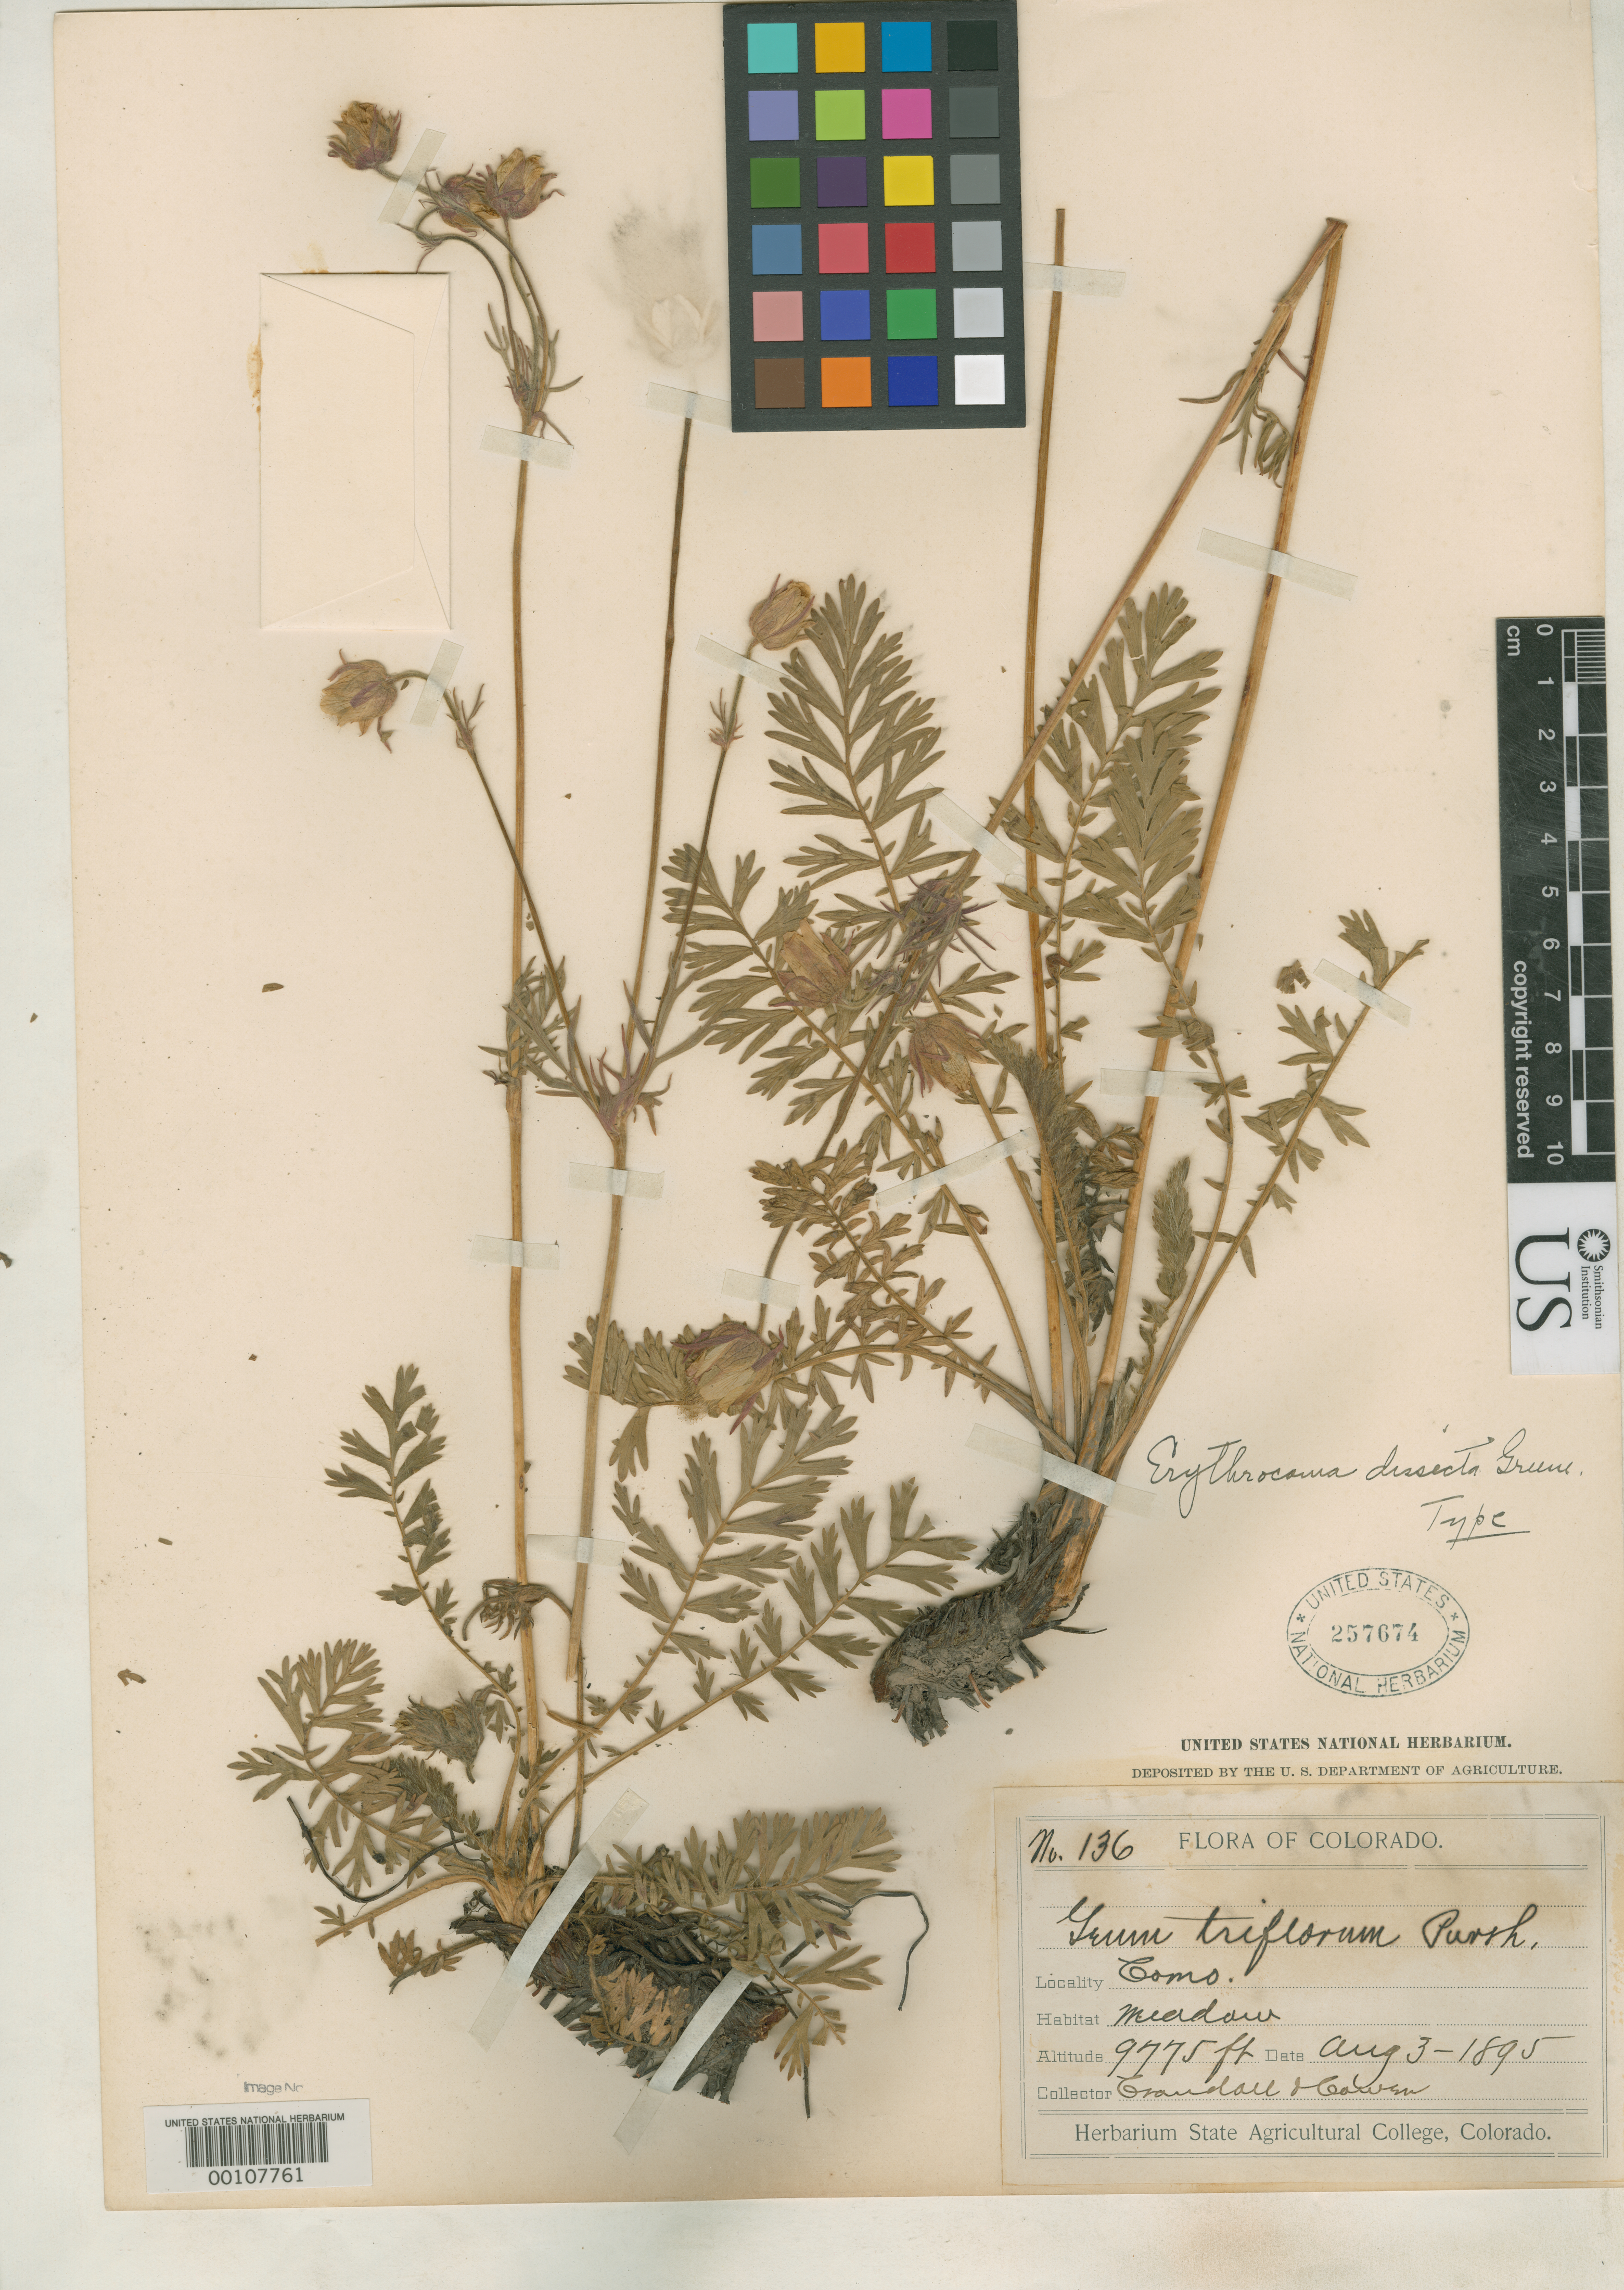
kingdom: Plantae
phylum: Tracheophyta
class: Magnoliopsida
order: Rosales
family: Rosaceae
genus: Erythrocoma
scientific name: Erythrocoma dissecta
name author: Greene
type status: Type Collection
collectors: C. Crandall & J. H. Cowen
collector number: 136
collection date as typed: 03 Aug 1895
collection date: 1895-08-03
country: United States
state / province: Colorado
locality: Near Como.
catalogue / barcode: US 257674